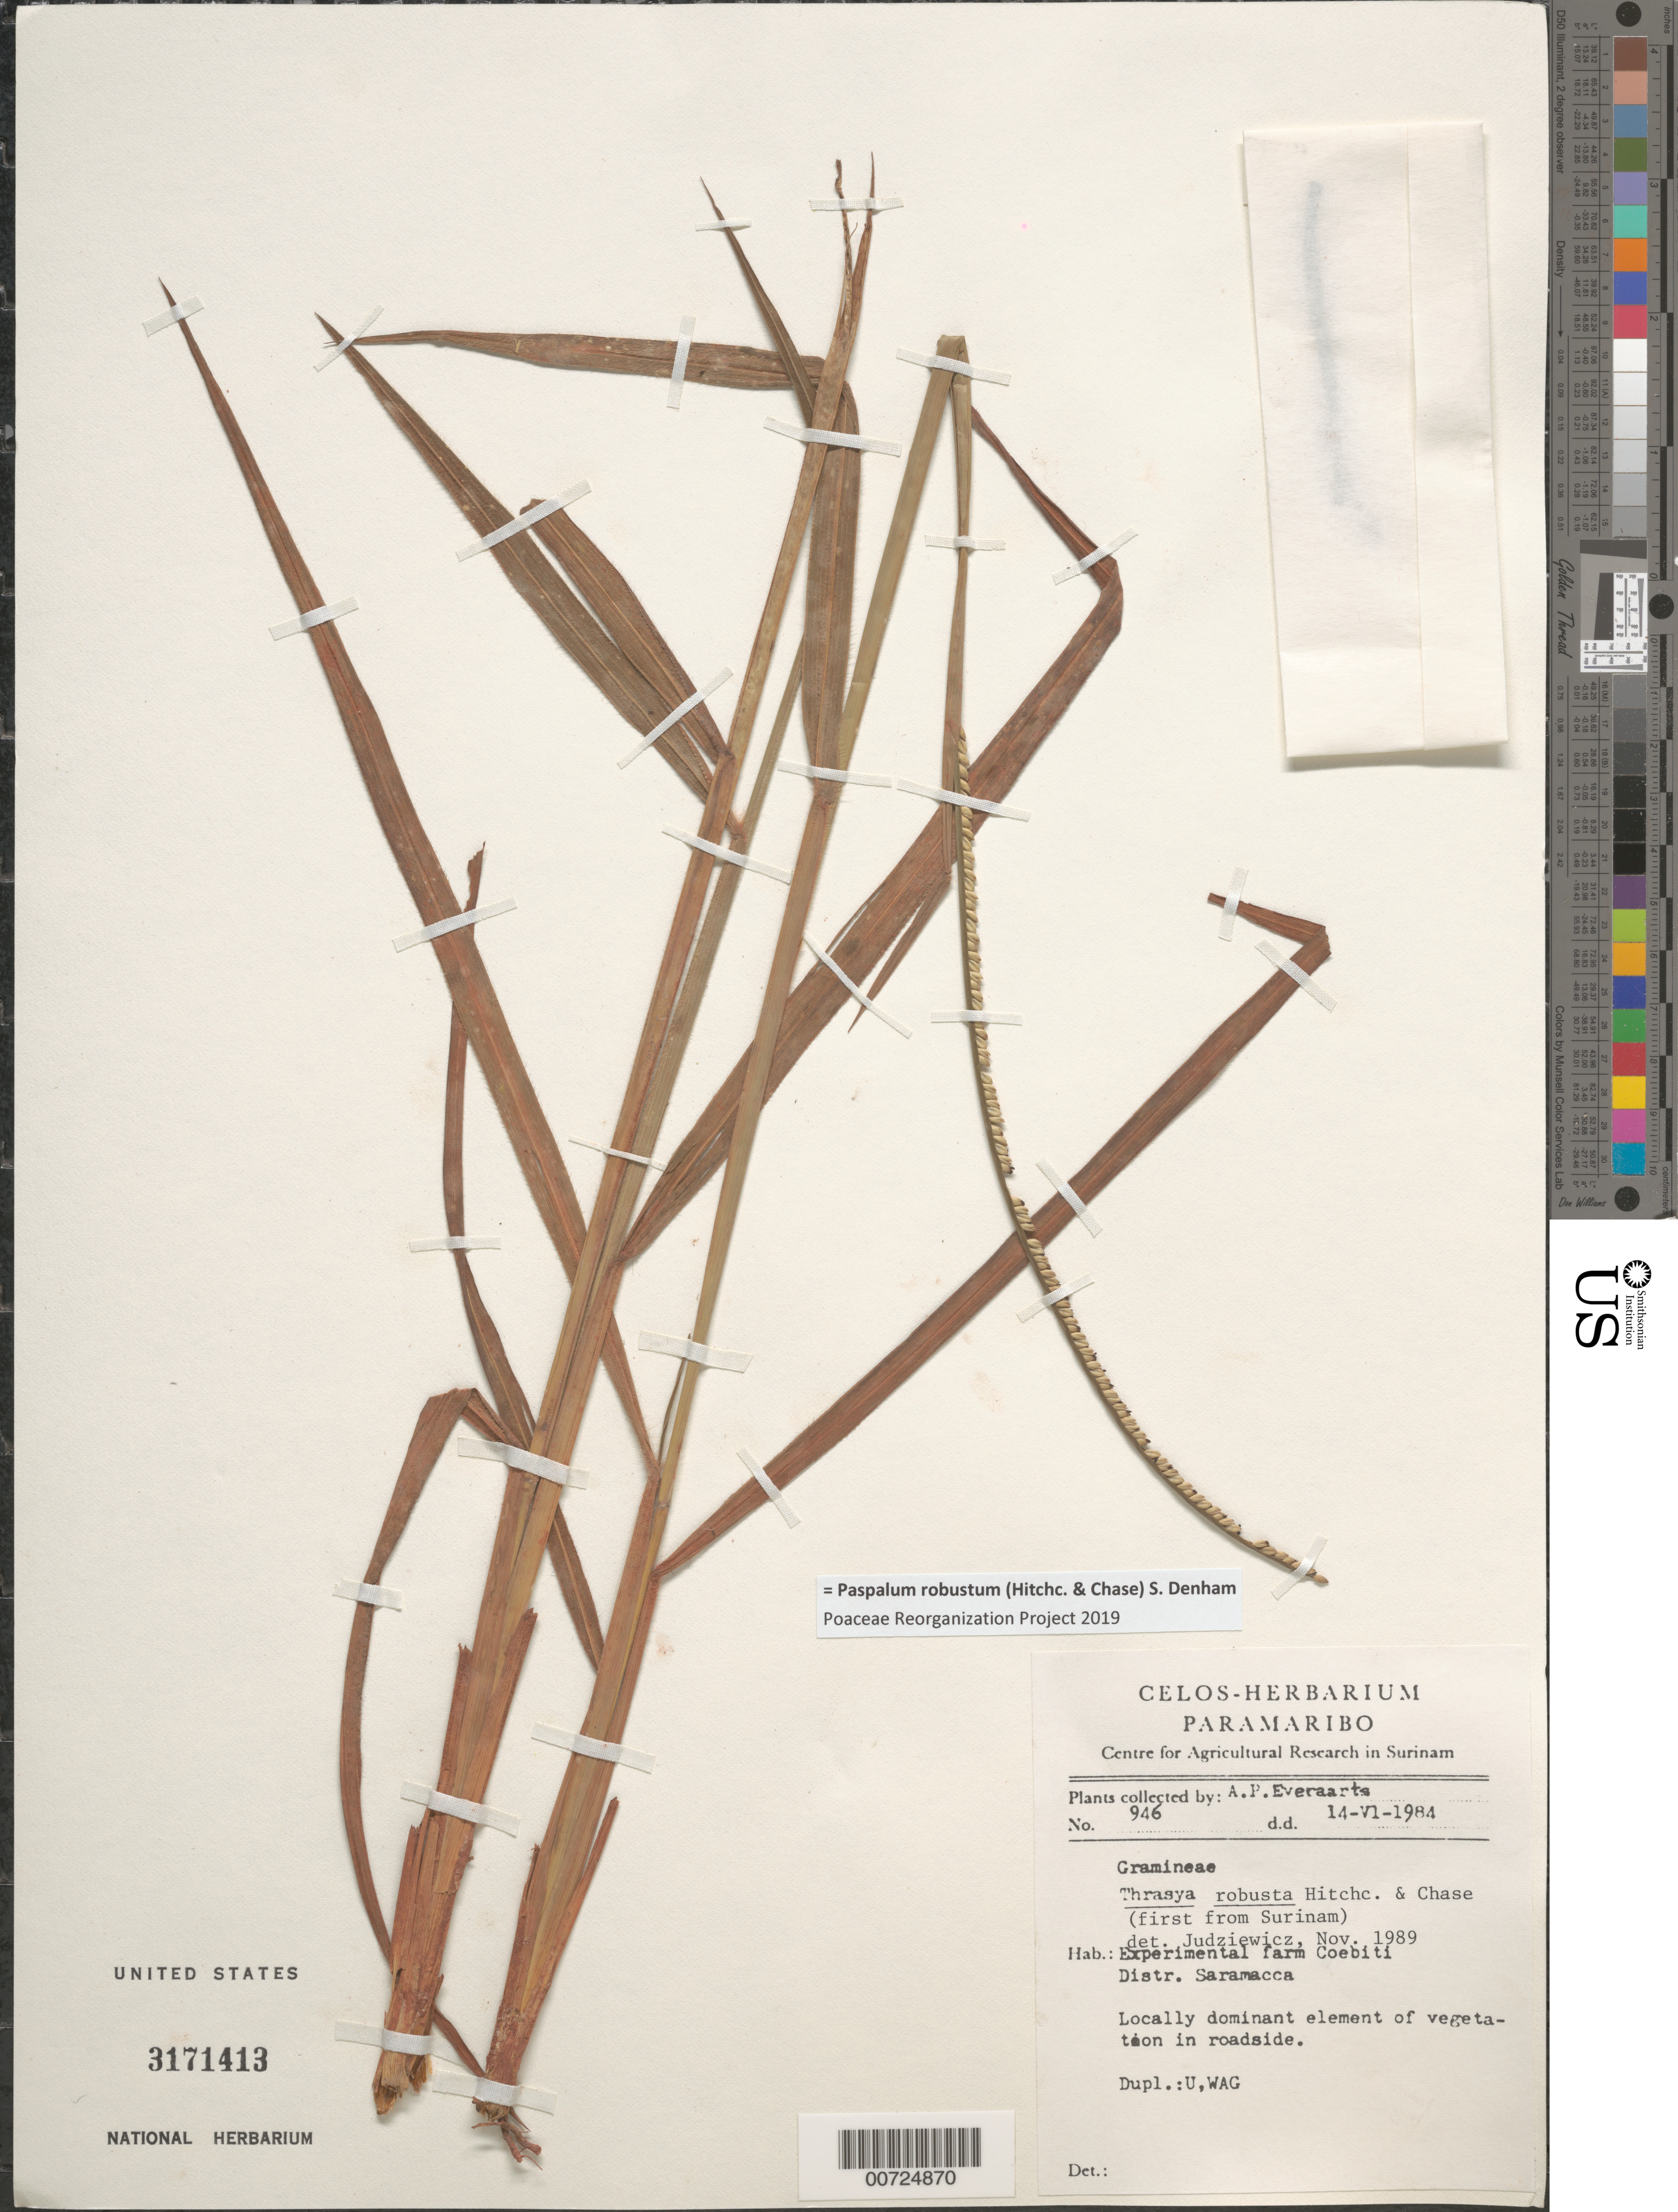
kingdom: Plantae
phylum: Tracheophyta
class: Liliopsida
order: Poales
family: Poaceae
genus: Thrasya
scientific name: Thrasya robusta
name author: Hitchc. & Chase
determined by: Judziewicz, E. J.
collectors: A. Everaarts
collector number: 946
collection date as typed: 14-Jun-84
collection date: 1984-06-14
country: Suriname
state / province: Saramacca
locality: Coebiti Experimental Farm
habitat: Roadside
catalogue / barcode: US 3171413